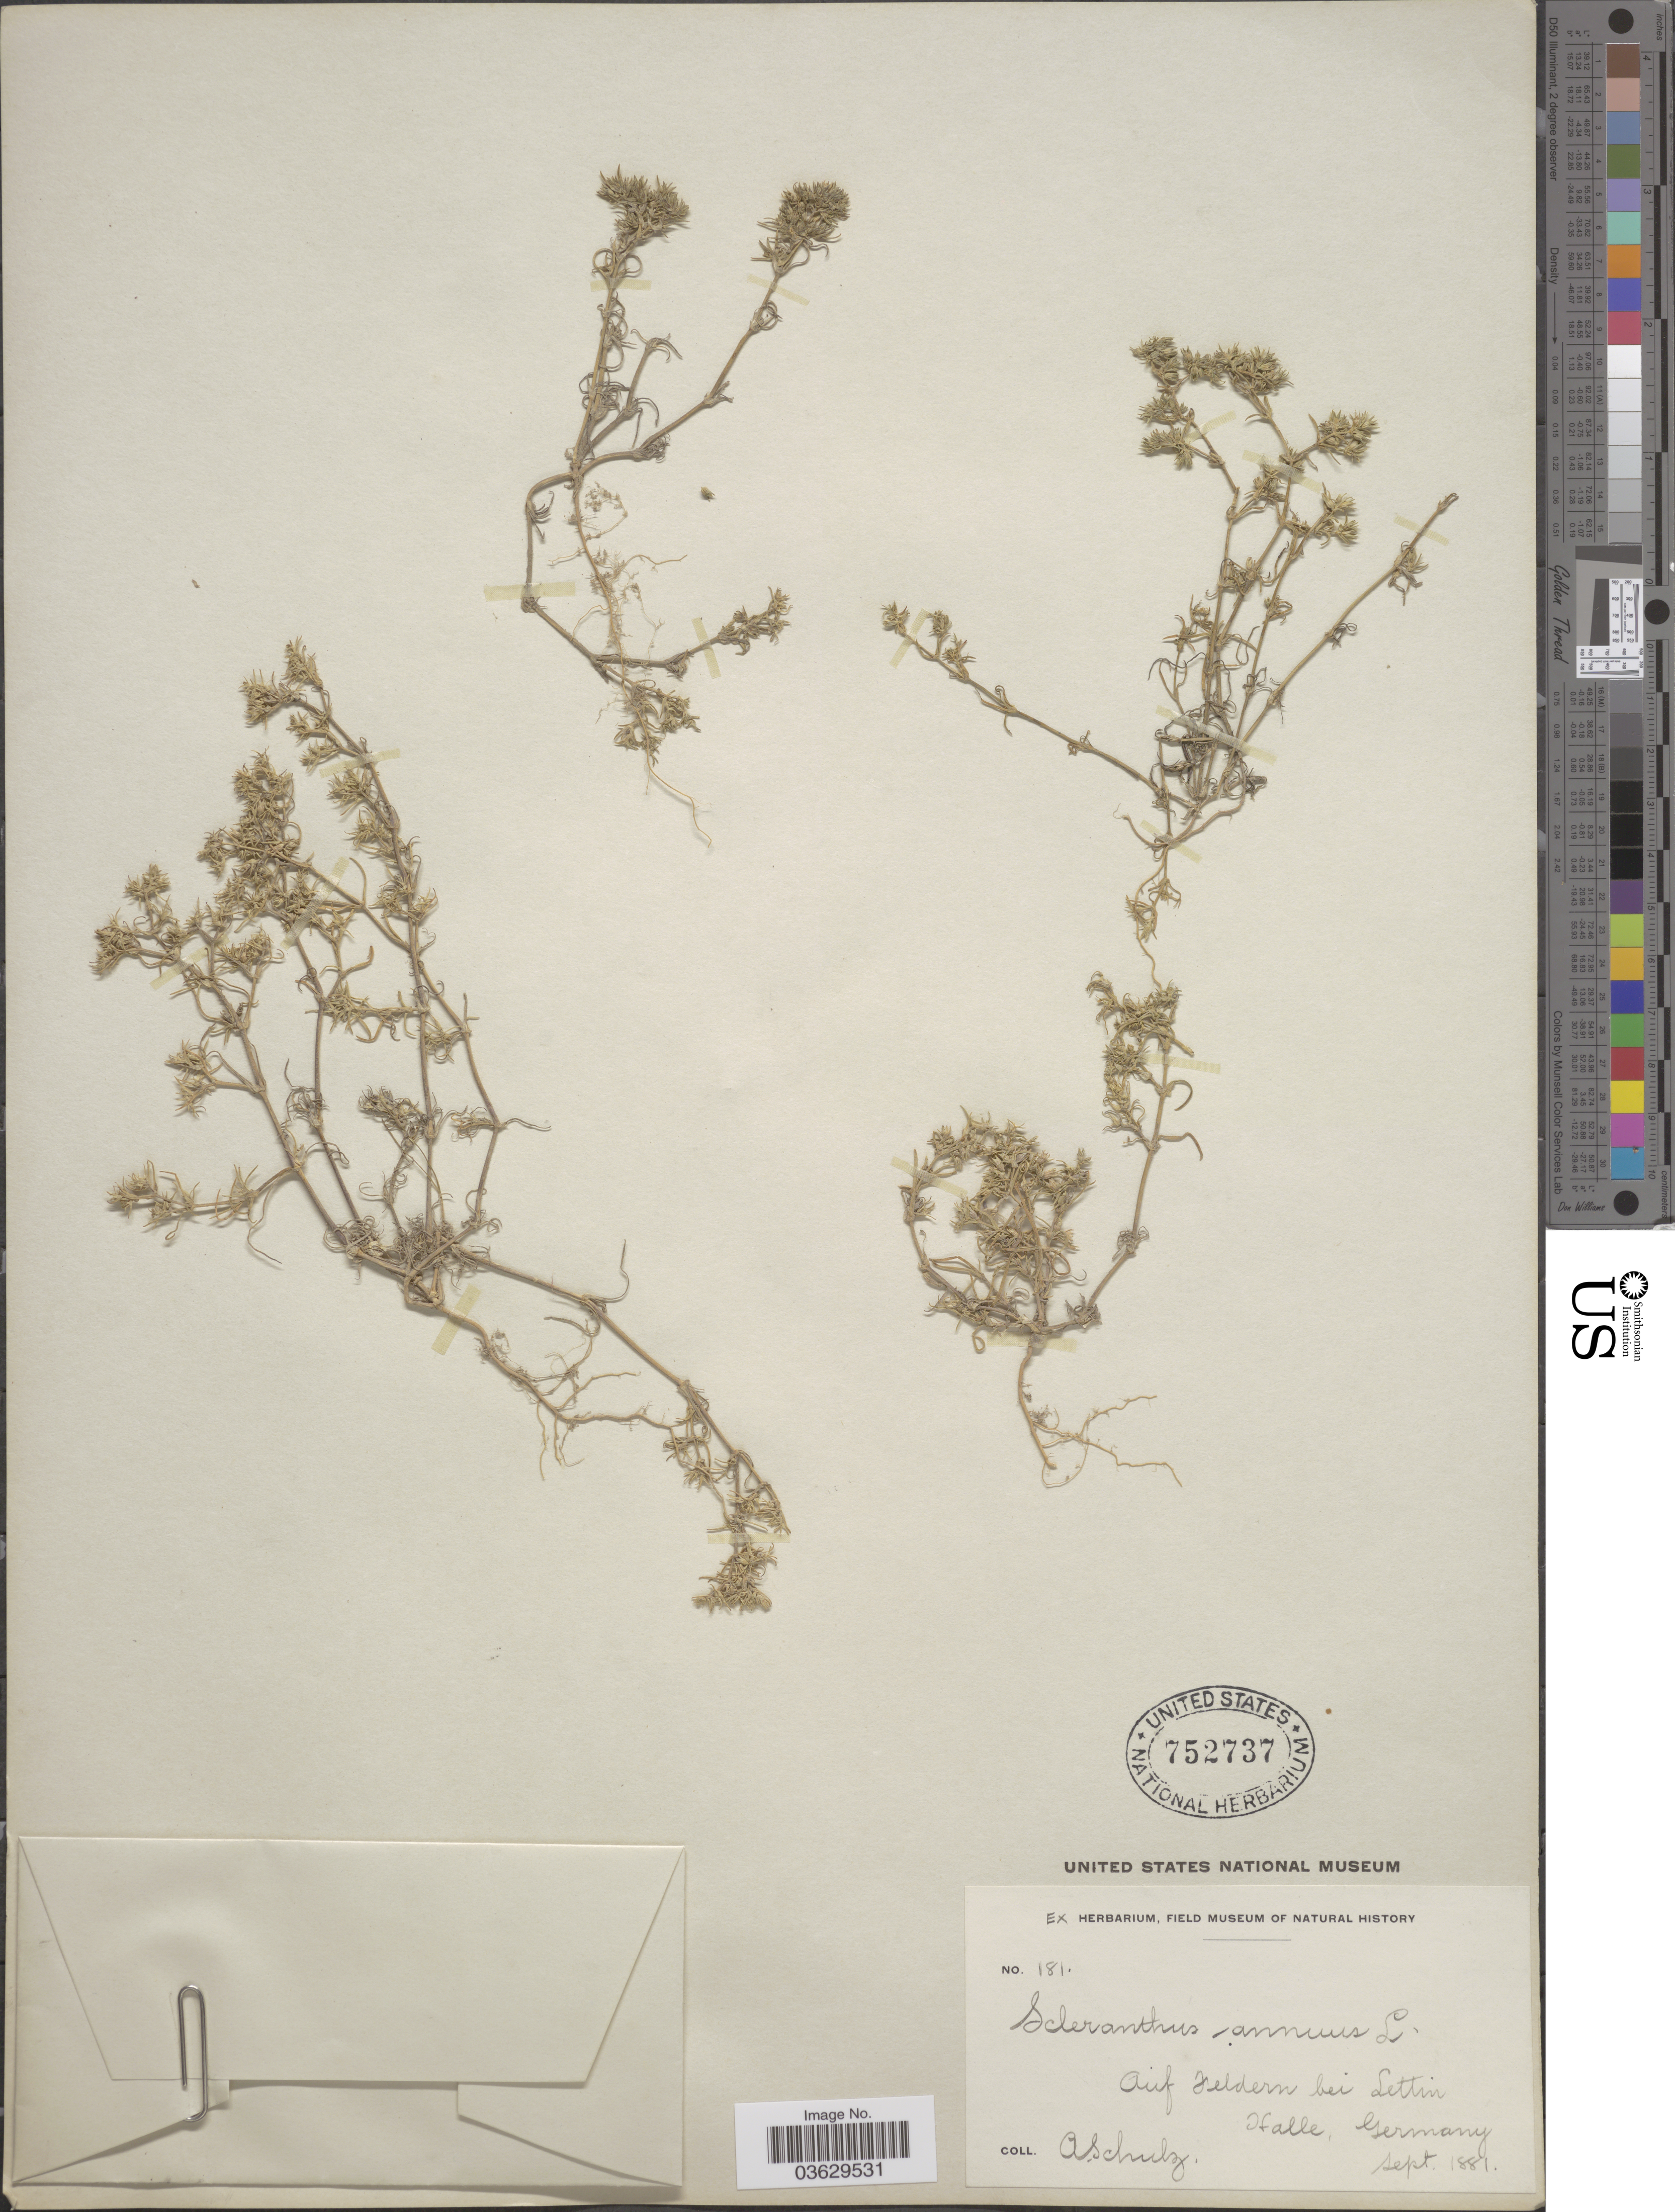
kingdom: Plantae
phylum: Tracheophyta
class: Magnoliopsida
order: Caryophyllales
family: Caryophyllaceae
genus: Scleranthus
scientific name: Scleranthus annuus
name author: L.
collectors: A. Schulz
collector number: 181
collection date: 1881-09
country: Germany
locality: Auf Heldern [interpreted] bei Lettin Halle.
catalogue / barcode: US 752737